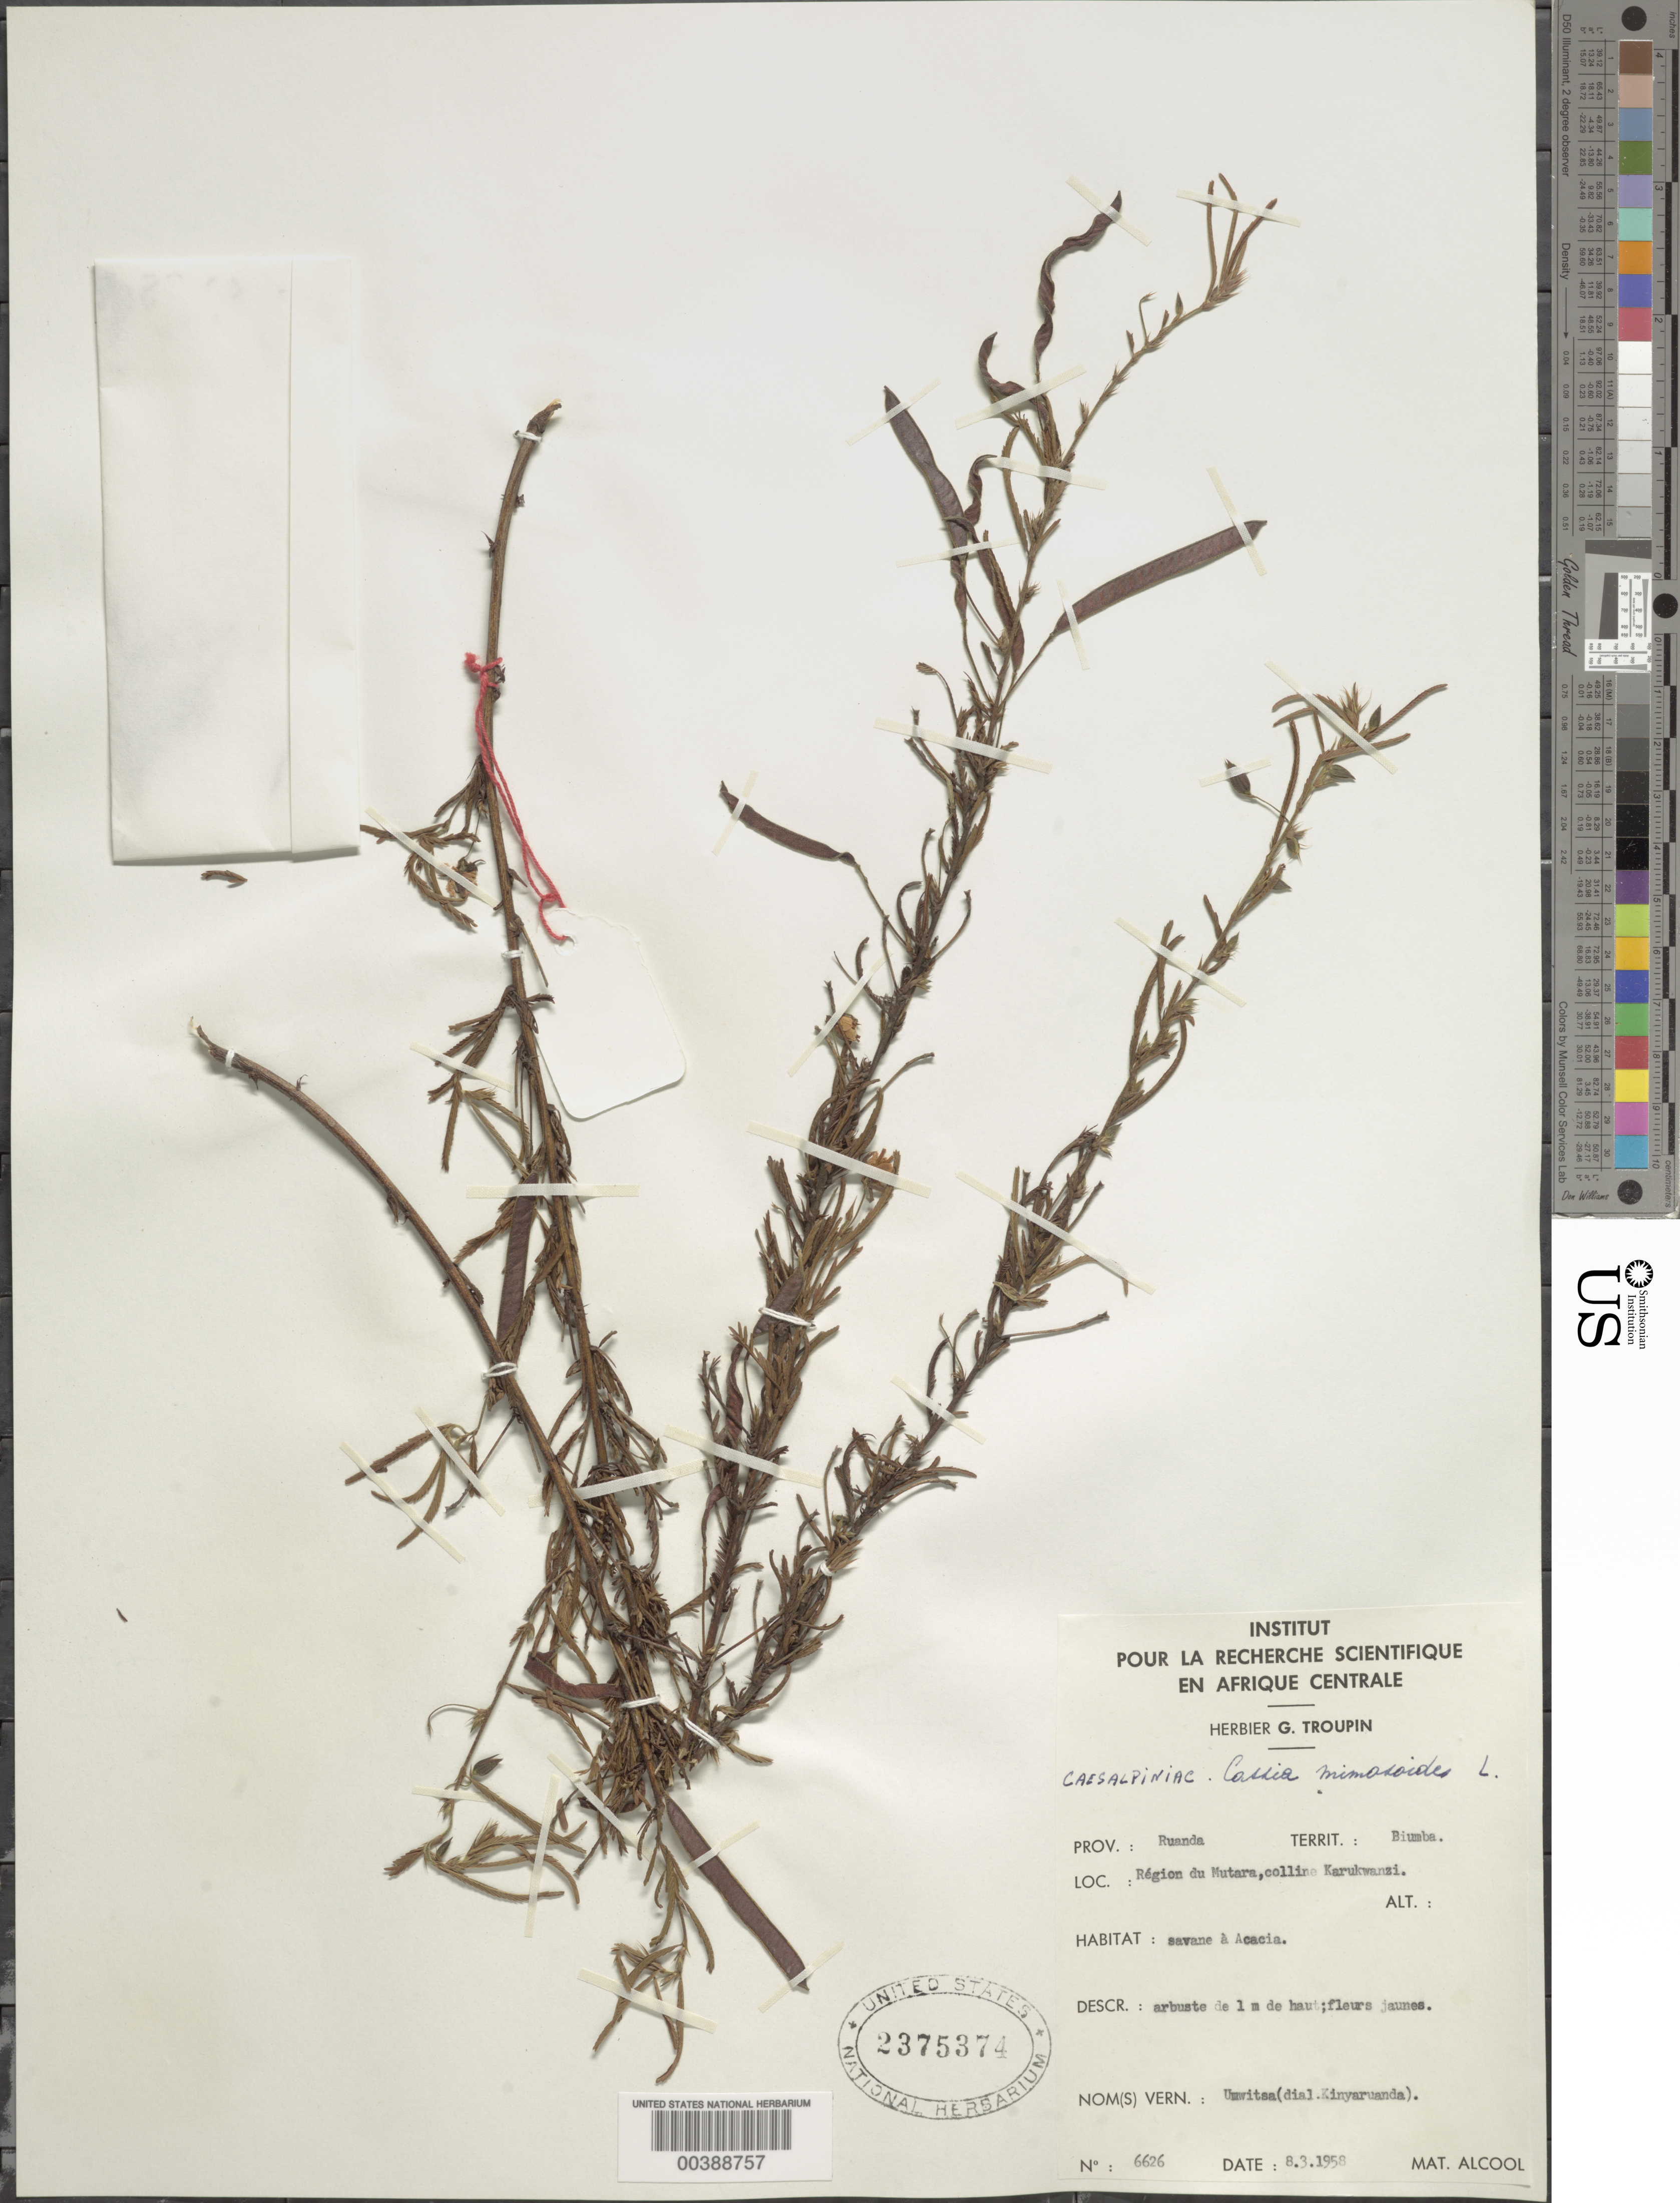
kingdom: Plantae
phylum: Tracheophyta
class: Magnoliopsida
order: Fabales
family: Fabaceae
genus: Chamaecrista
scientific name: Chamaecrista mimosoides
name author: (L.) Greene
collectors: G. Troupin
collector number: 6626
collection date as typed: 08 Mar 1958 or 03 Aug 1958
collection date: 1958-03-08 or 1958-08-03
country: Rwanda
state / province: Nord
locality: Ruanda prov., biumba territ., region du mutara, colline karukwanzi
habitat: Savane a acacia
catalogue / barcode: US 2375374